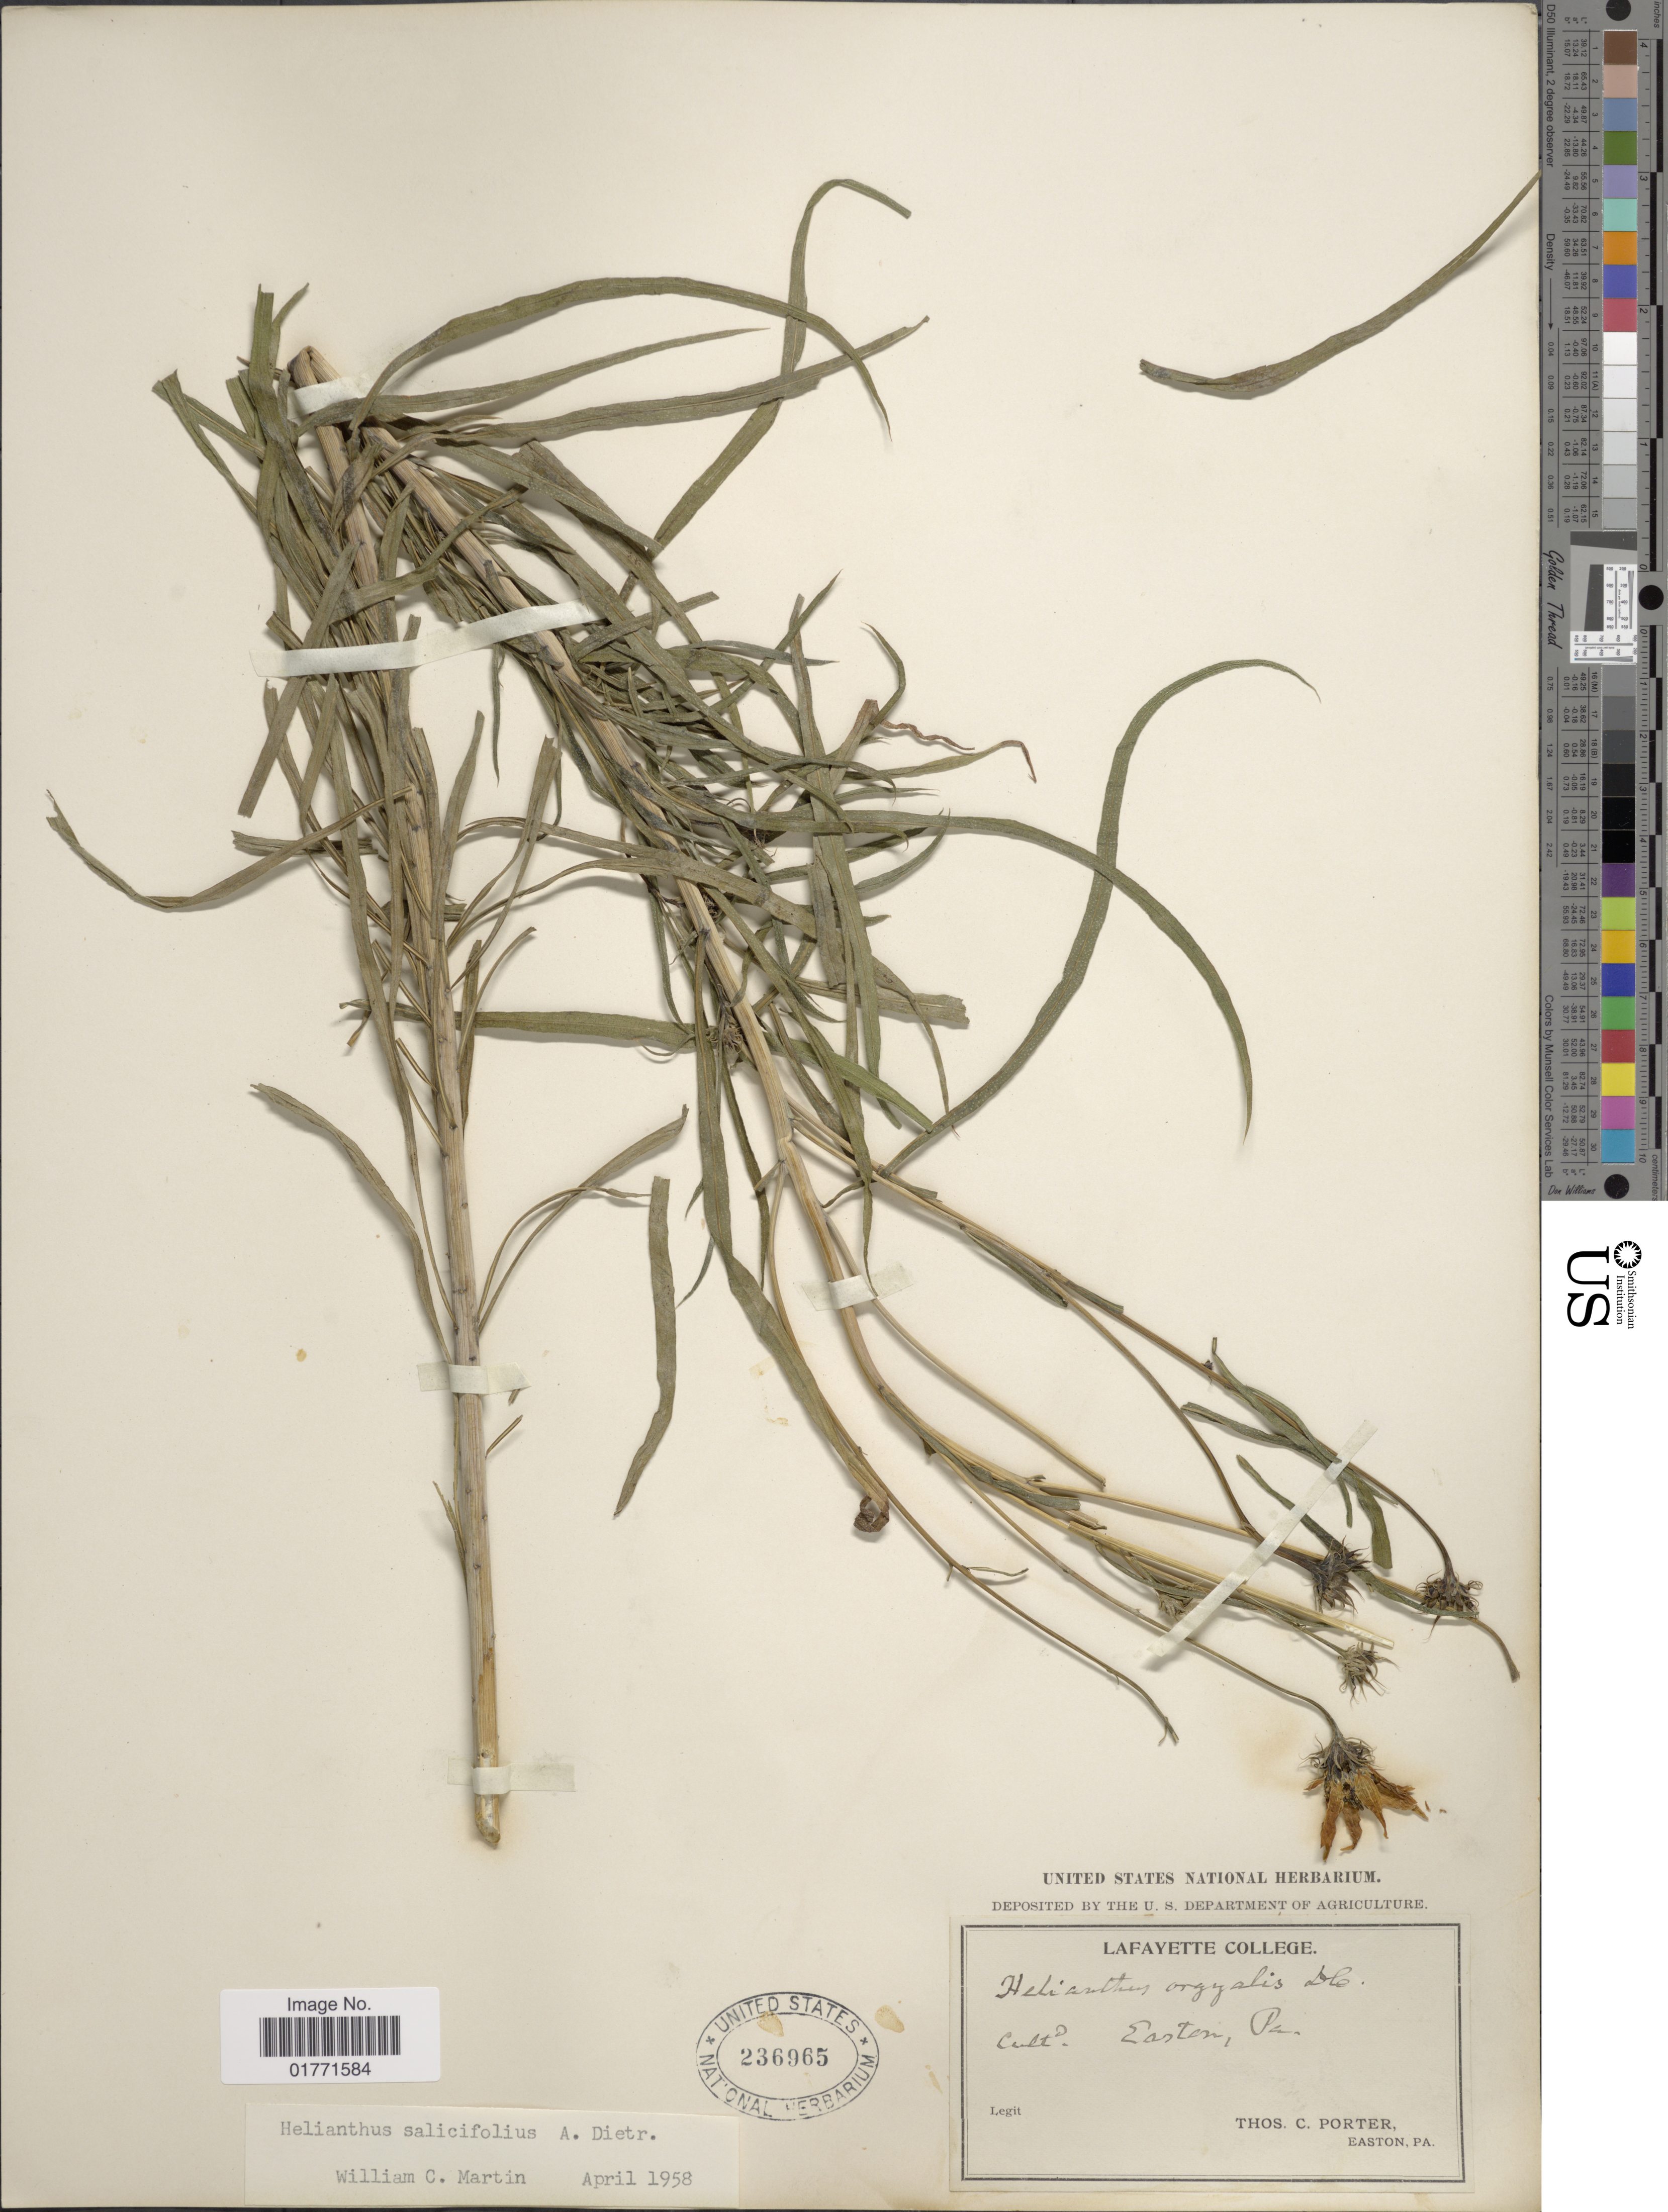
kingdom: Plantae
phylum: Tracheophyta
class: Magnoliopsida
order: Asterales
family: Asteraceae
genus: Helianthus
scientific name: Helianthus salicifolius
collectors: T. C. Porter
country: United States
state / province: Pennsylvania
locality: Easton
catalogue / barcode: US 236965